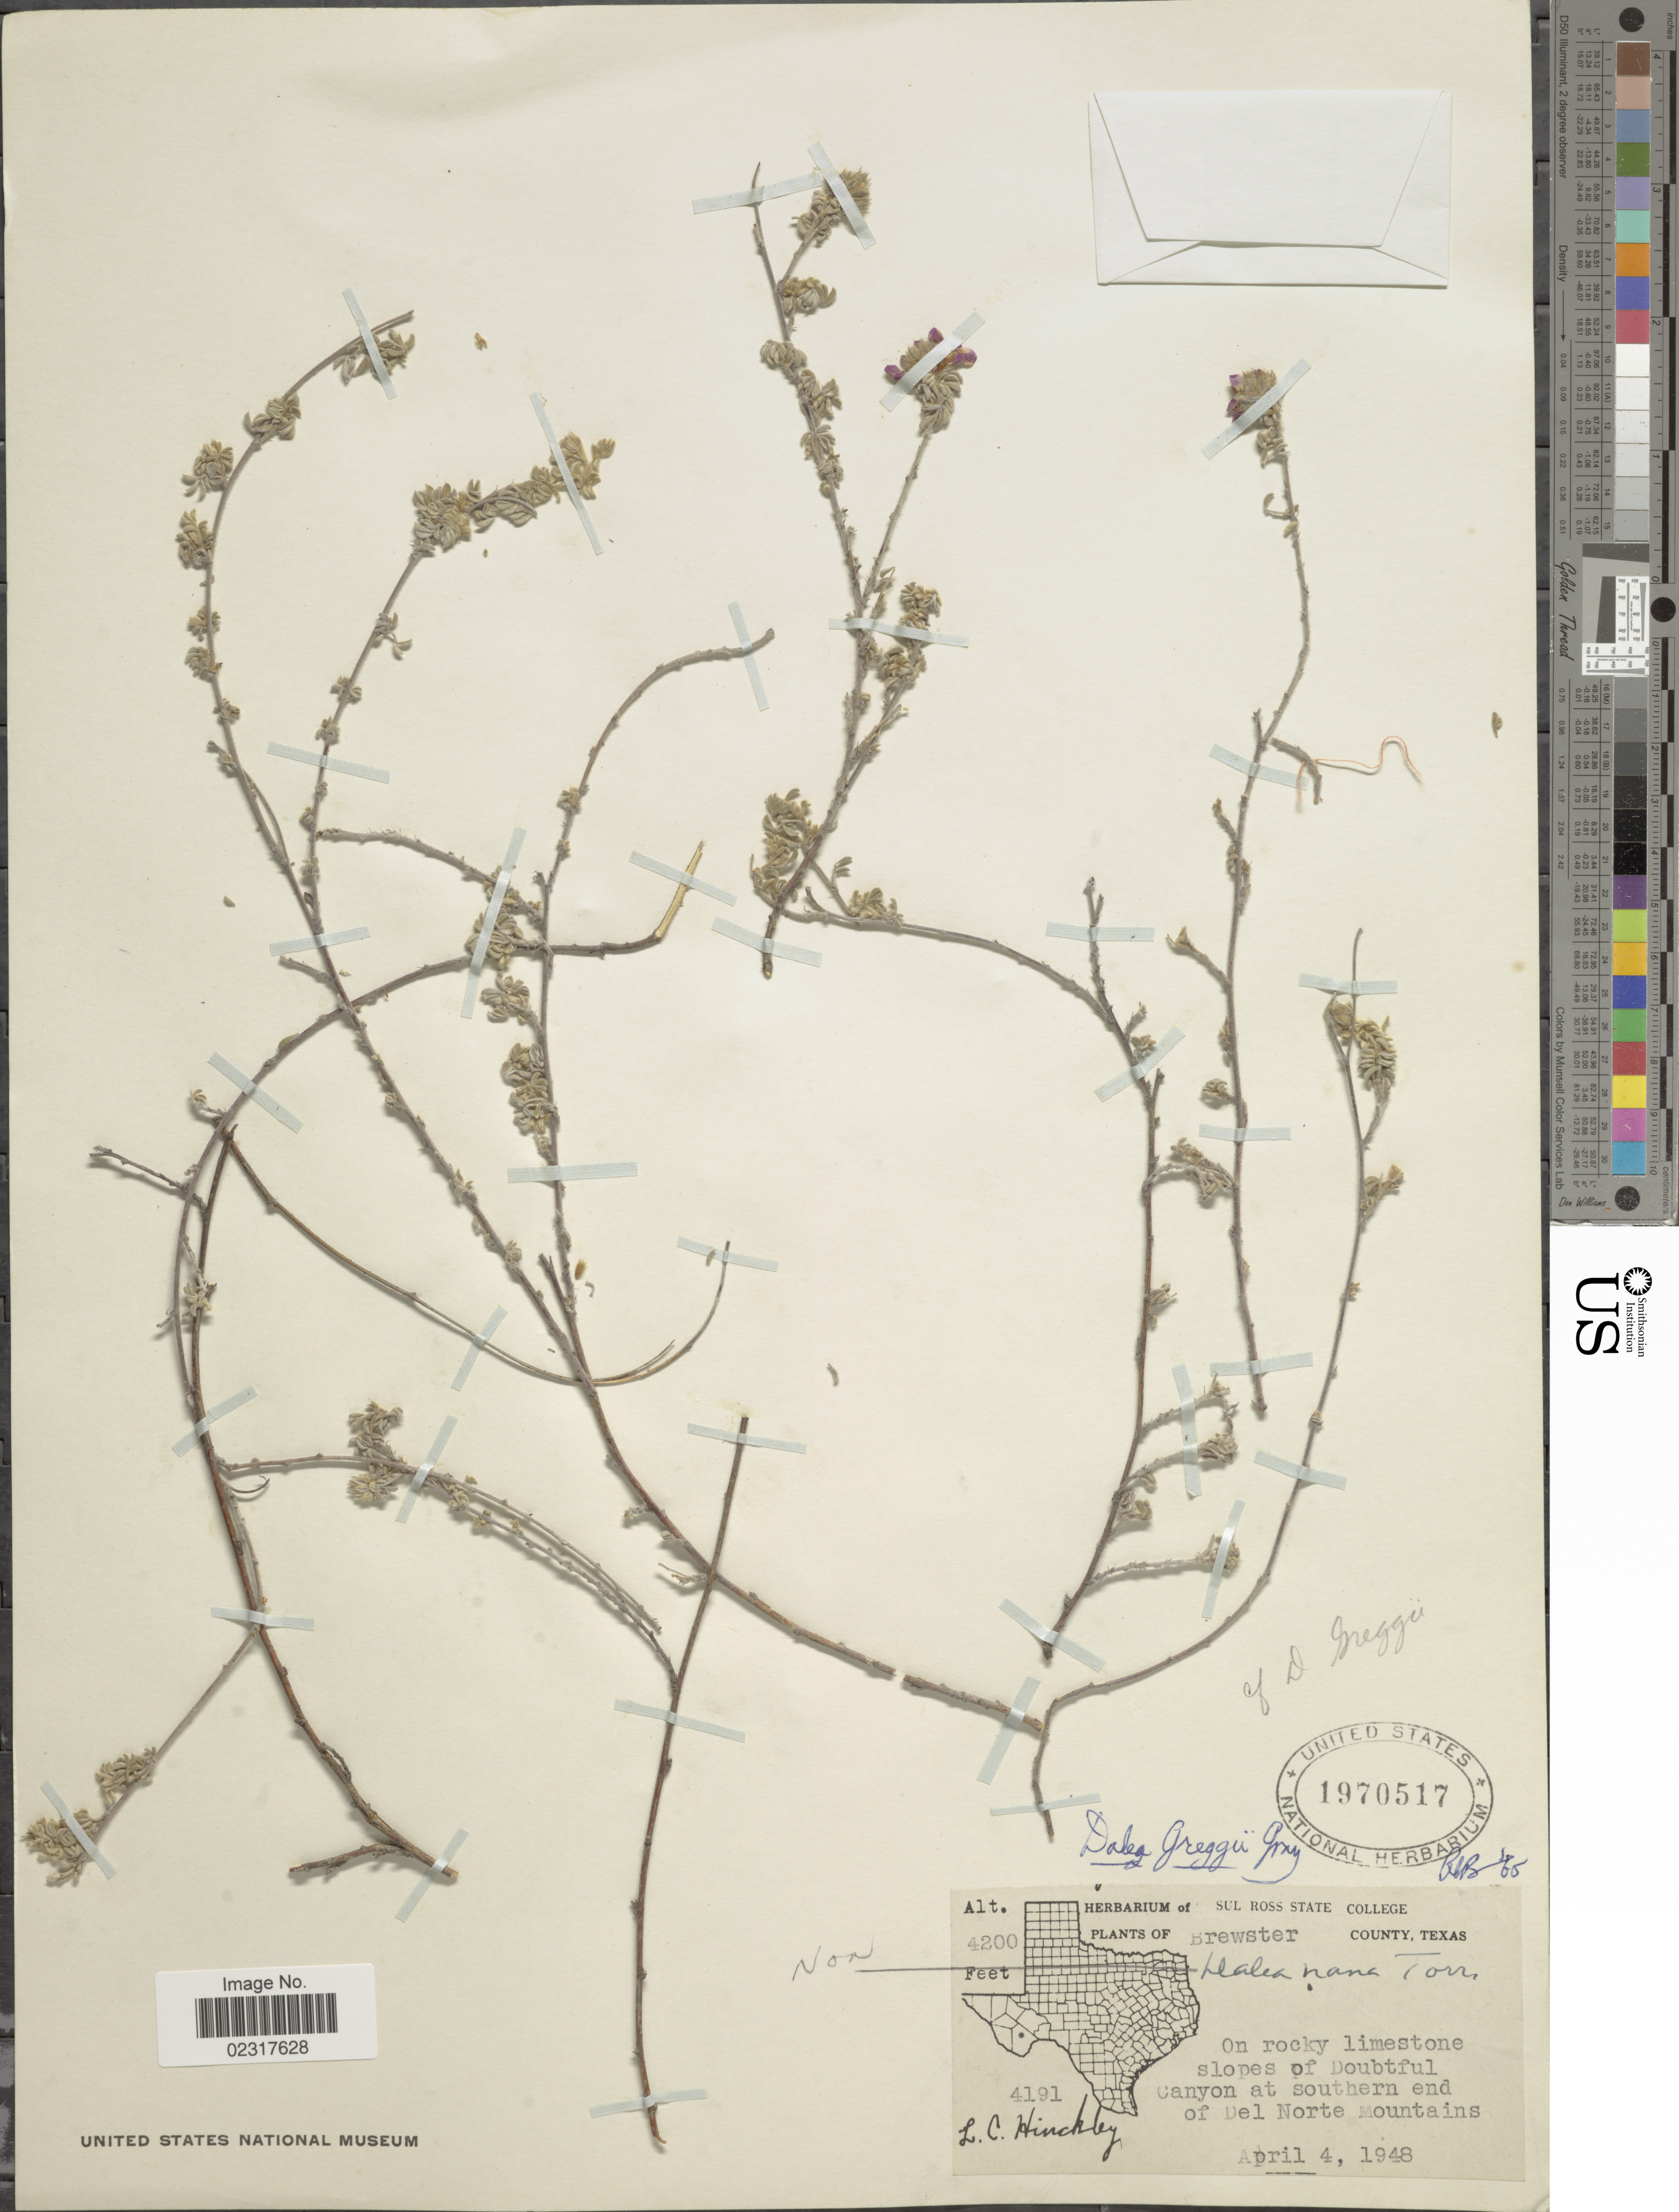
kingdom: Plantae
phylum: Tracheophyta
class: Magnoliopsida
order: Fabales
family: Fabaceae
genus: Dalea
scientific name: Dalea greggii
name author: A. Gray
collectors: L. Hinckley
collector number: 4191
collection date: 1948-04-04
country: United States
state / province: Texas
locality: Brewster County, southern end of Del Norte Mountains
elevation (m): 1280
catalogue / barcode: US 1970517